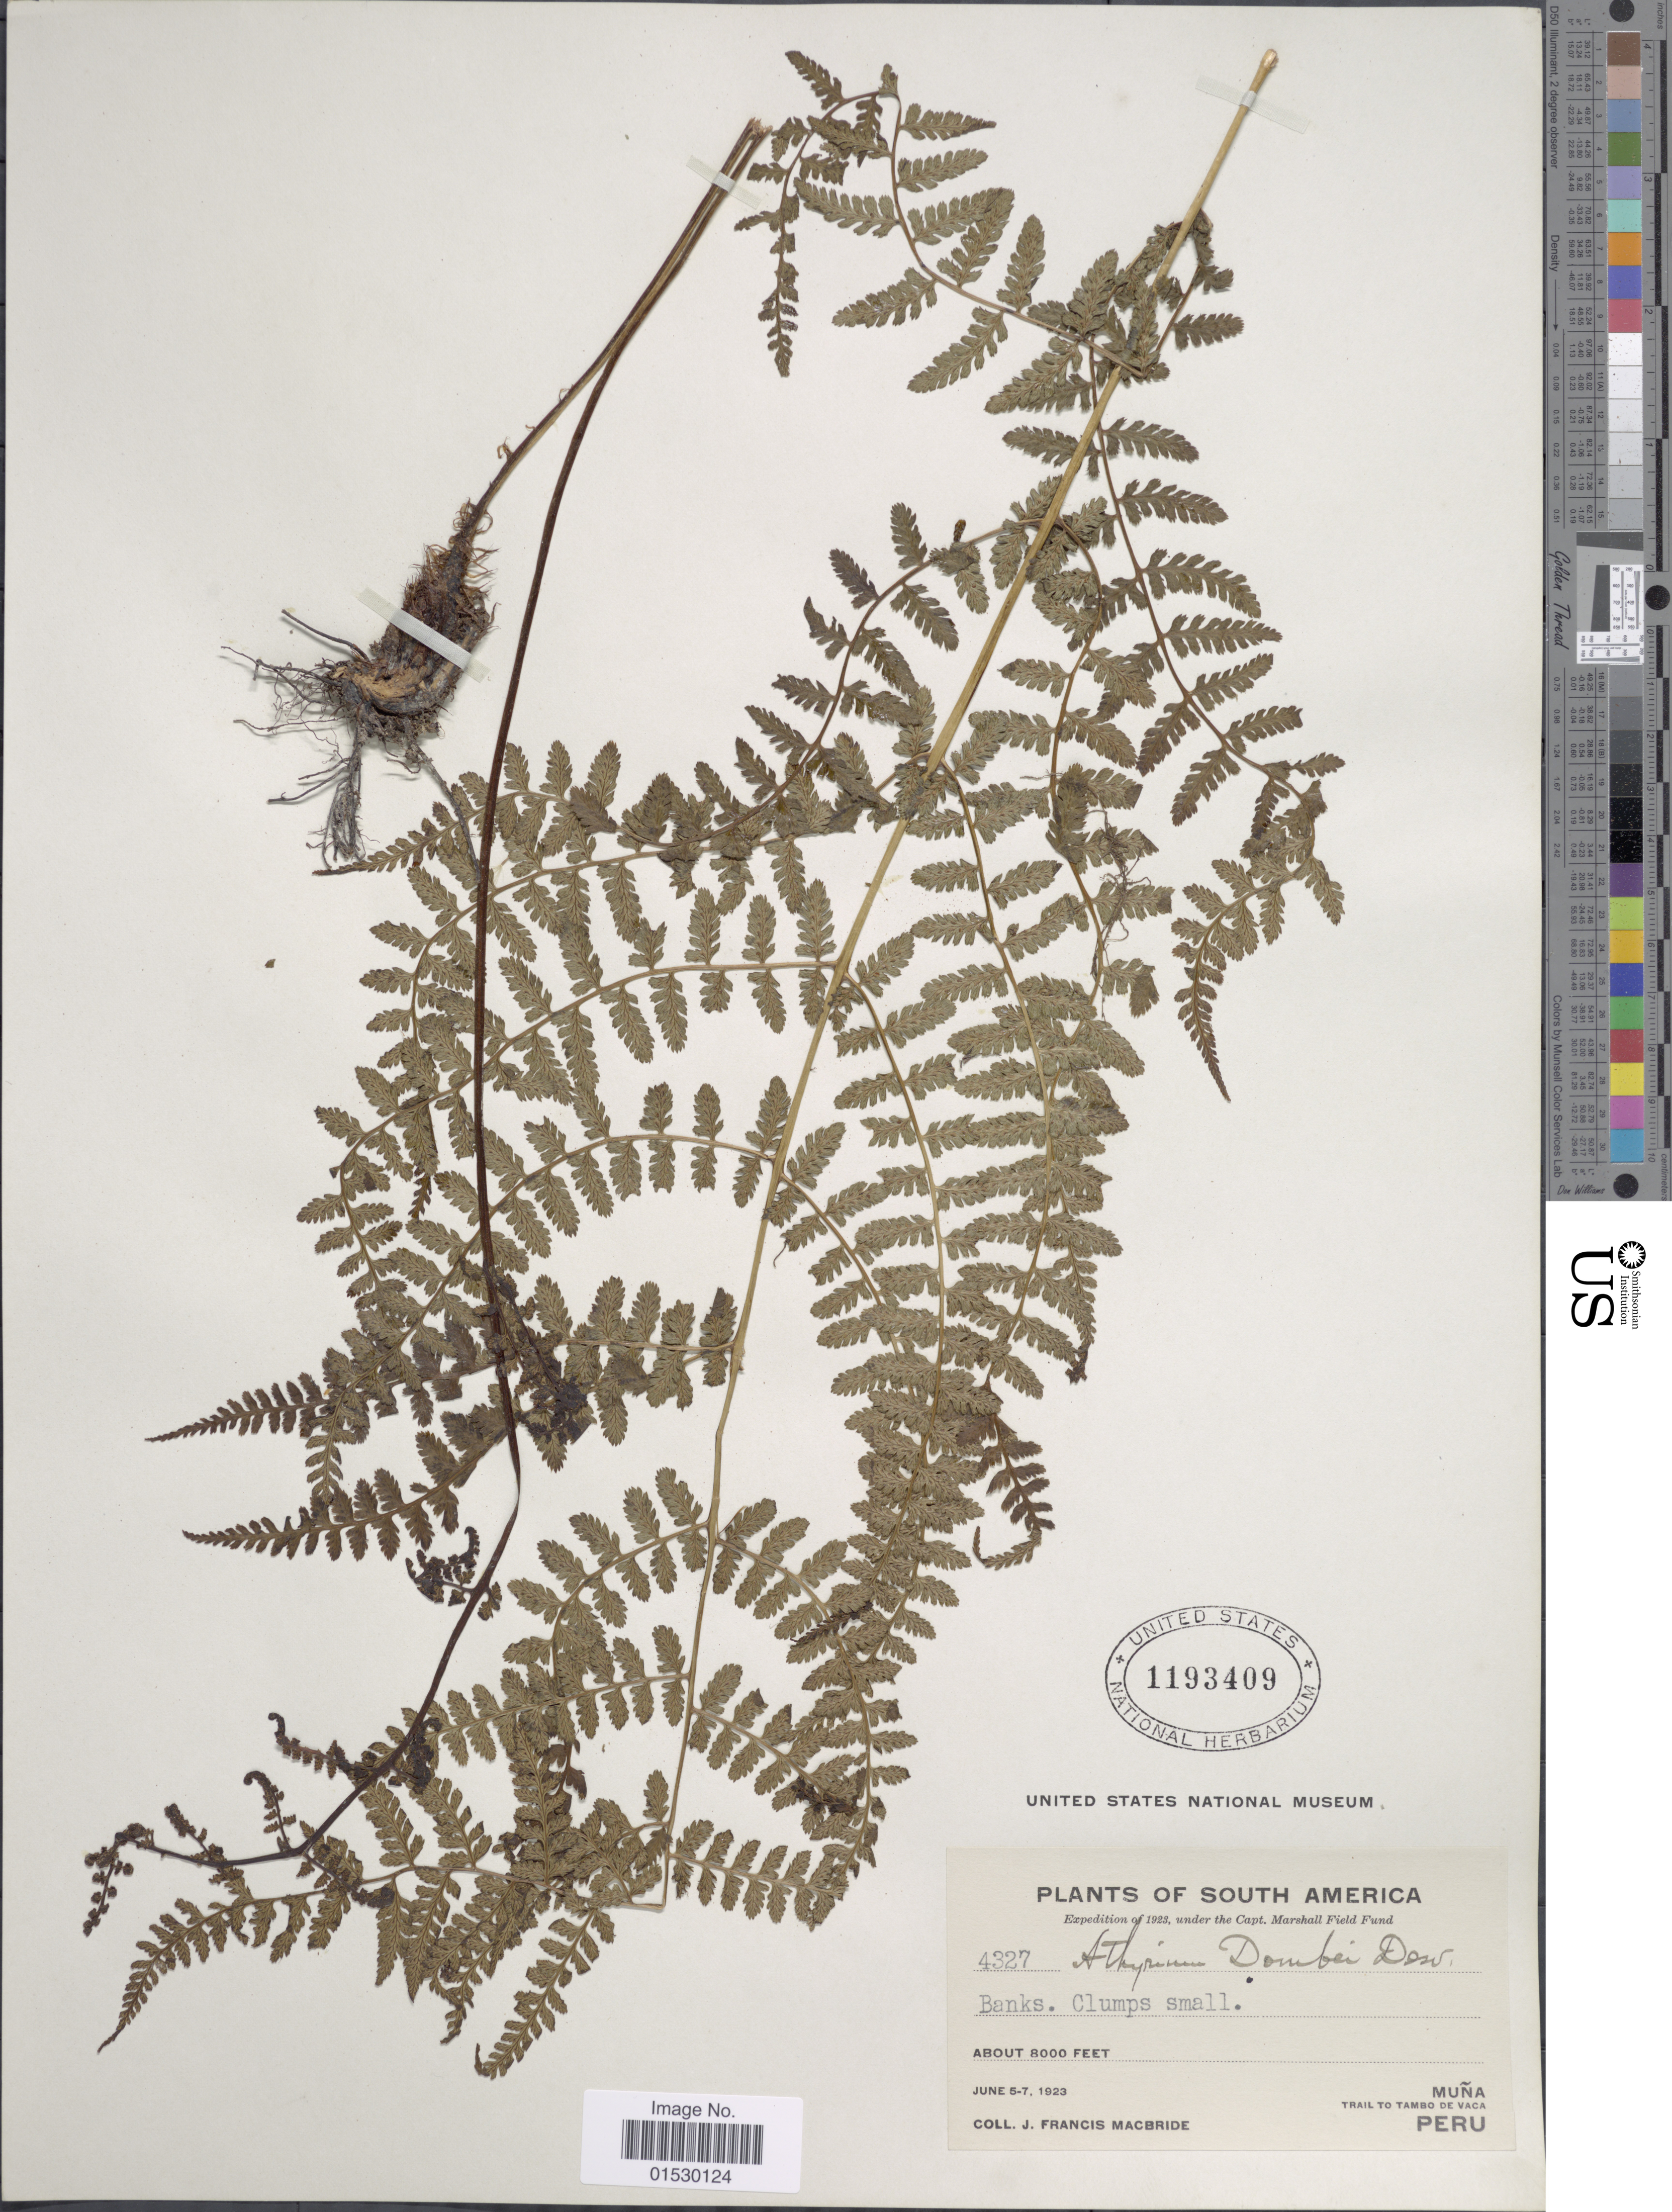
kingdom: Plantae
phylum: Tracheophyta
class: Polypodiopsida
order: Polypodiales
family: Athyriaceae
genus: Athyrium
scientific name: Athyrium dombei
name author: (Desv.) C. Chr.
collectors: J. F. Macbride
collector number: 4327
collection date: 1923-06-05/1923-06-07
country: Peru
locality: Muña, trail to Tambo de Vaca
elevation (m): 2438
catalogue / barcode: US 1193409